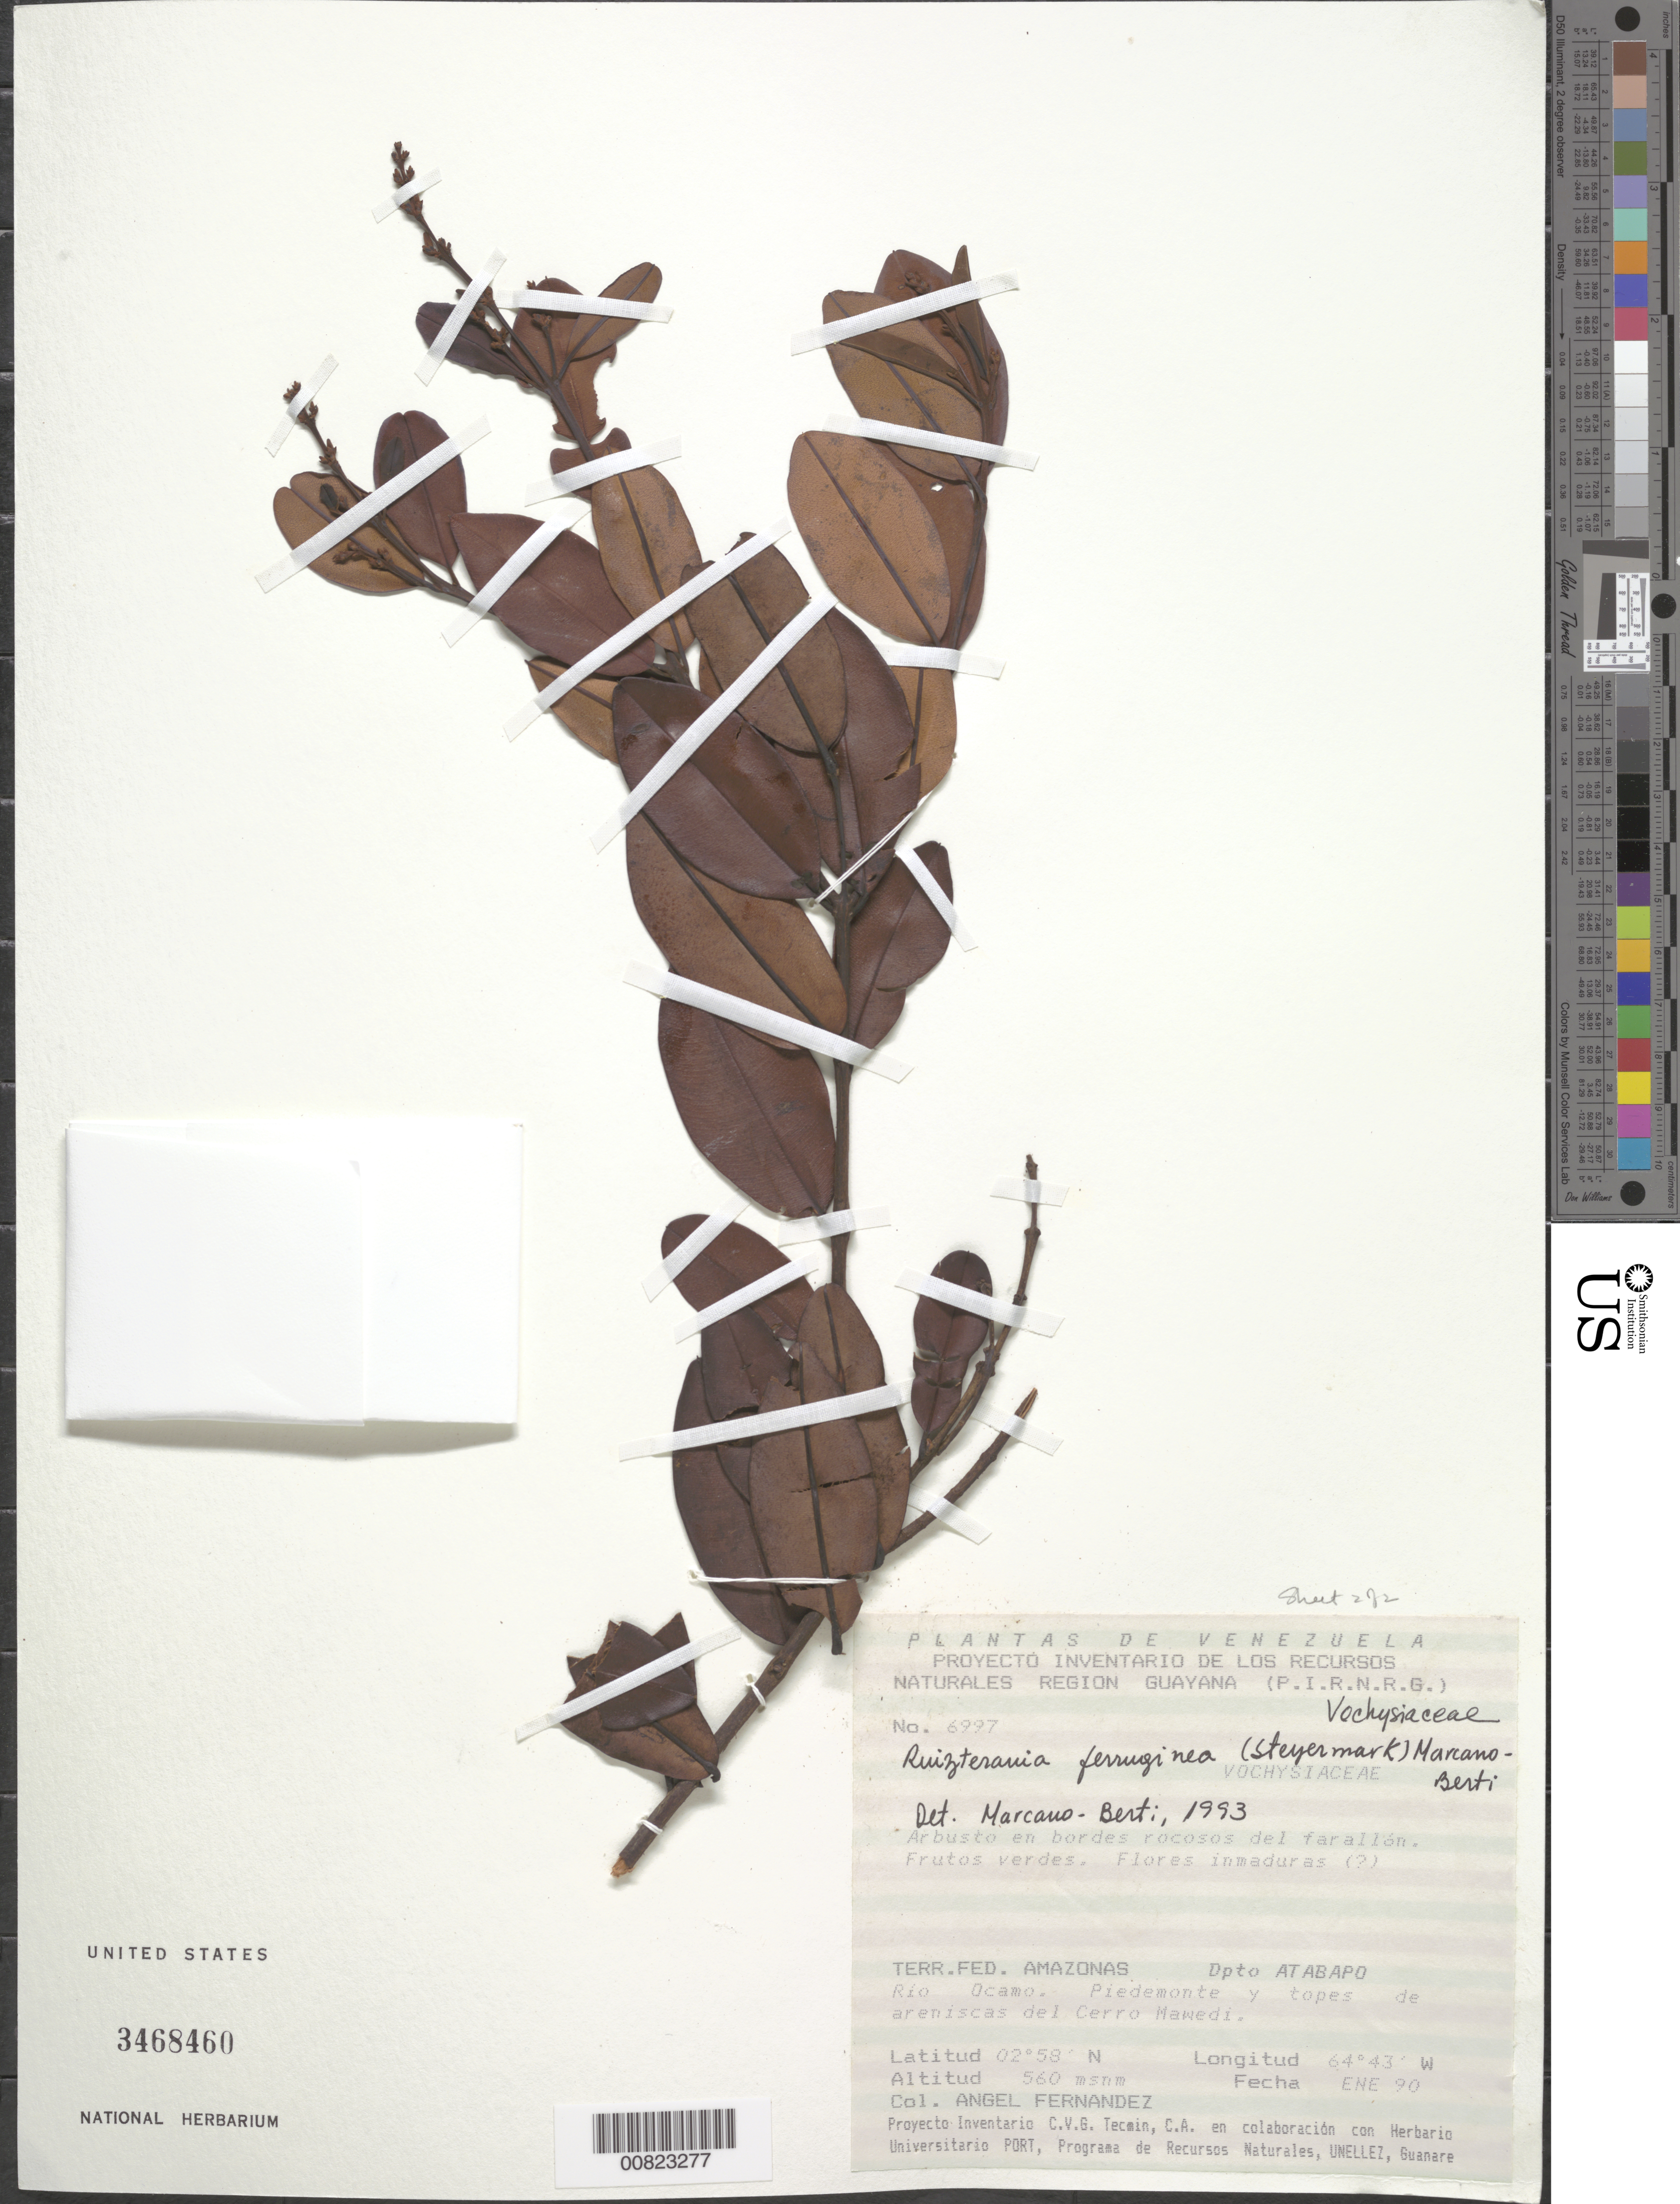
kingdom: Plantae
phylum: Tracheophyta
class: Magnoliopsida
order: Myrtales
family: Vochysiaceae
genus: Ruizterania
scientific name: Ruizterania ferruginea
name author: (Steyerm.) Marc.-Berti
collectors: Á. Fernández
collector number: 6997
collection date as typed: Transcribed d/m/y: /1/90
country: Venezuela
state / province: Amazonas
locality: Terr. Fed. Amazonas. Dpto. Atabapo. Río Ocamo. Piedemonte y topes de areniscas del Cerro Mawedi.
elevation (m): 560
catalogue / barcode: US 3468460